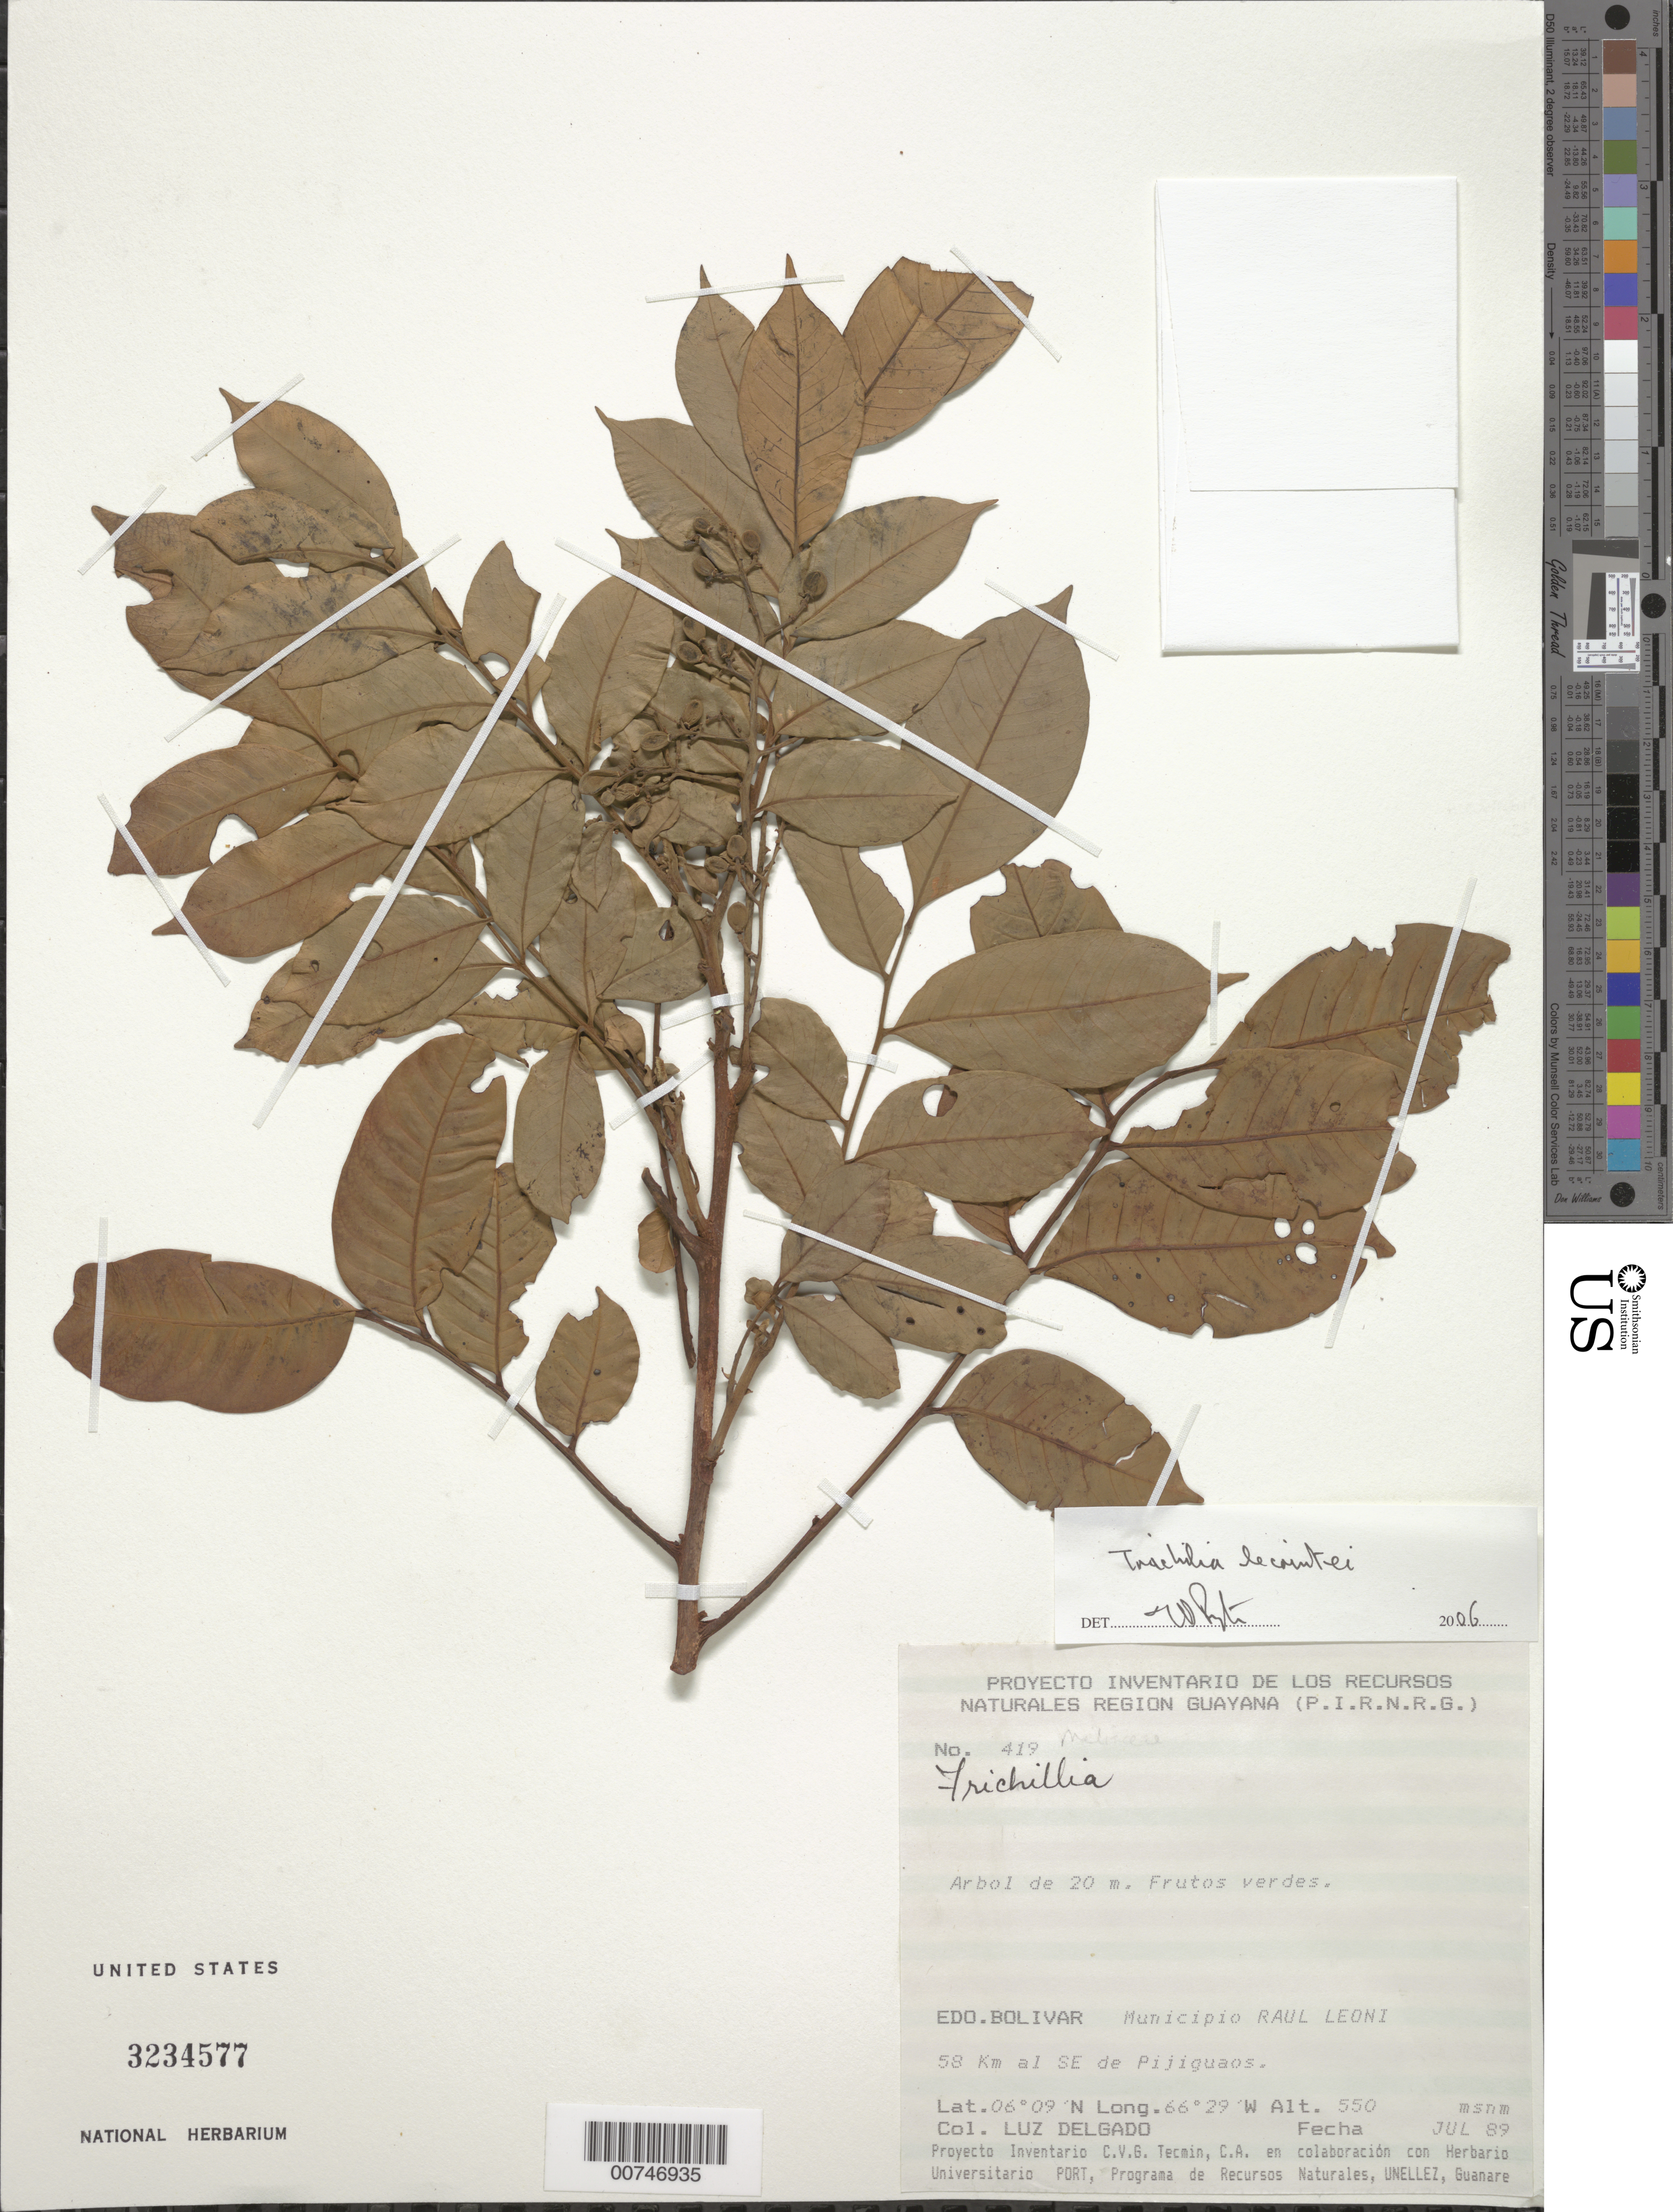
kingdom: Plantae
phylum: Tracheophyta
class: Magnoliopsida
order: Sapindales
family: Meliaceae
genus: Trichilia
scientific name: Trichilia sp.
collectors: L. Delgado V.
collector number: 419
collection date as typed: Jul-89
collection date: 1989-07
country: Venezuela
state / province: Bolívar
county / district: Angostura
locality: Mun. Raúl Leoni [=Angostura], 58 km SE of Pijiguaos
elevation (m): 550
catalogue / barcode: US 3234577